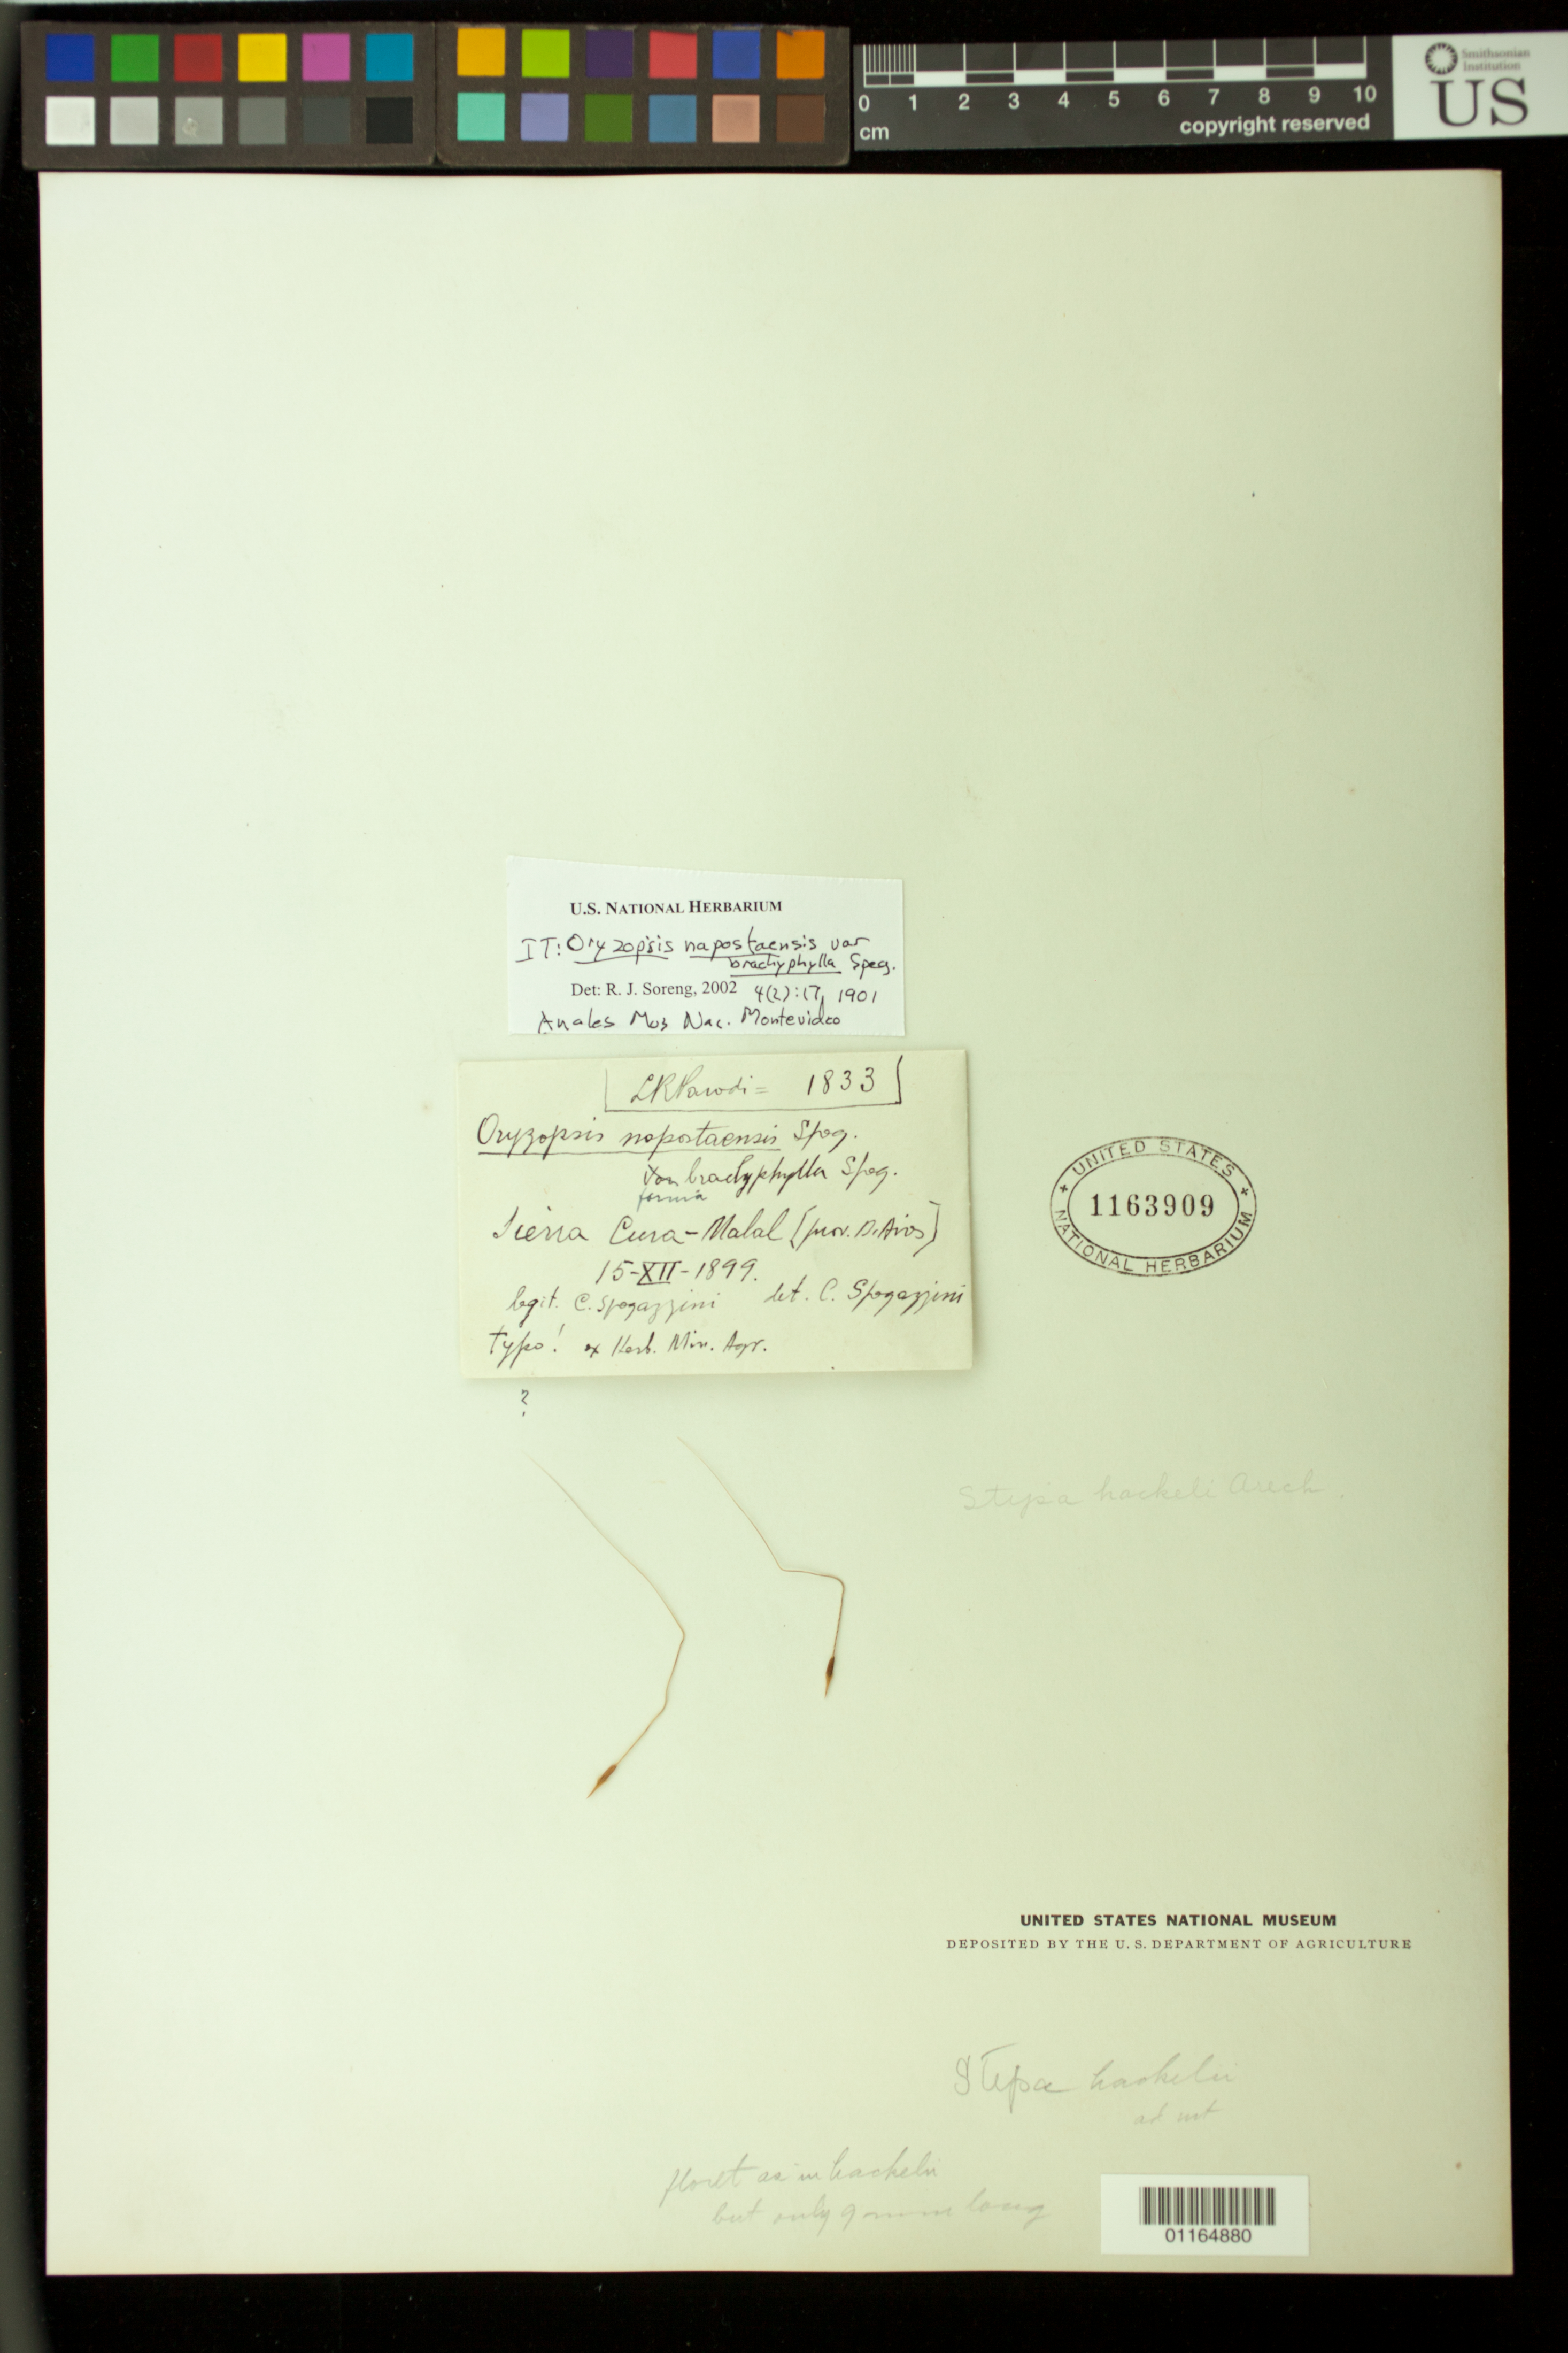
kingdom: Plantae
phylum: Tracheophyta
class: Liliopsida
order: Poales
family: Poaceae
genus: Oryzopsis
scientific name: Oryzopsis napostaensis var. brachyphylla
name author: Speg.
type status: Type Collection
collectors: C. L. Spegazzini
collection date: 1899-12-15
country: Argentina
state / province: Buenos Aires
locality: Sierra Cura-Malal [prov. B. Aires]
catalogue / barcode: US 1163909